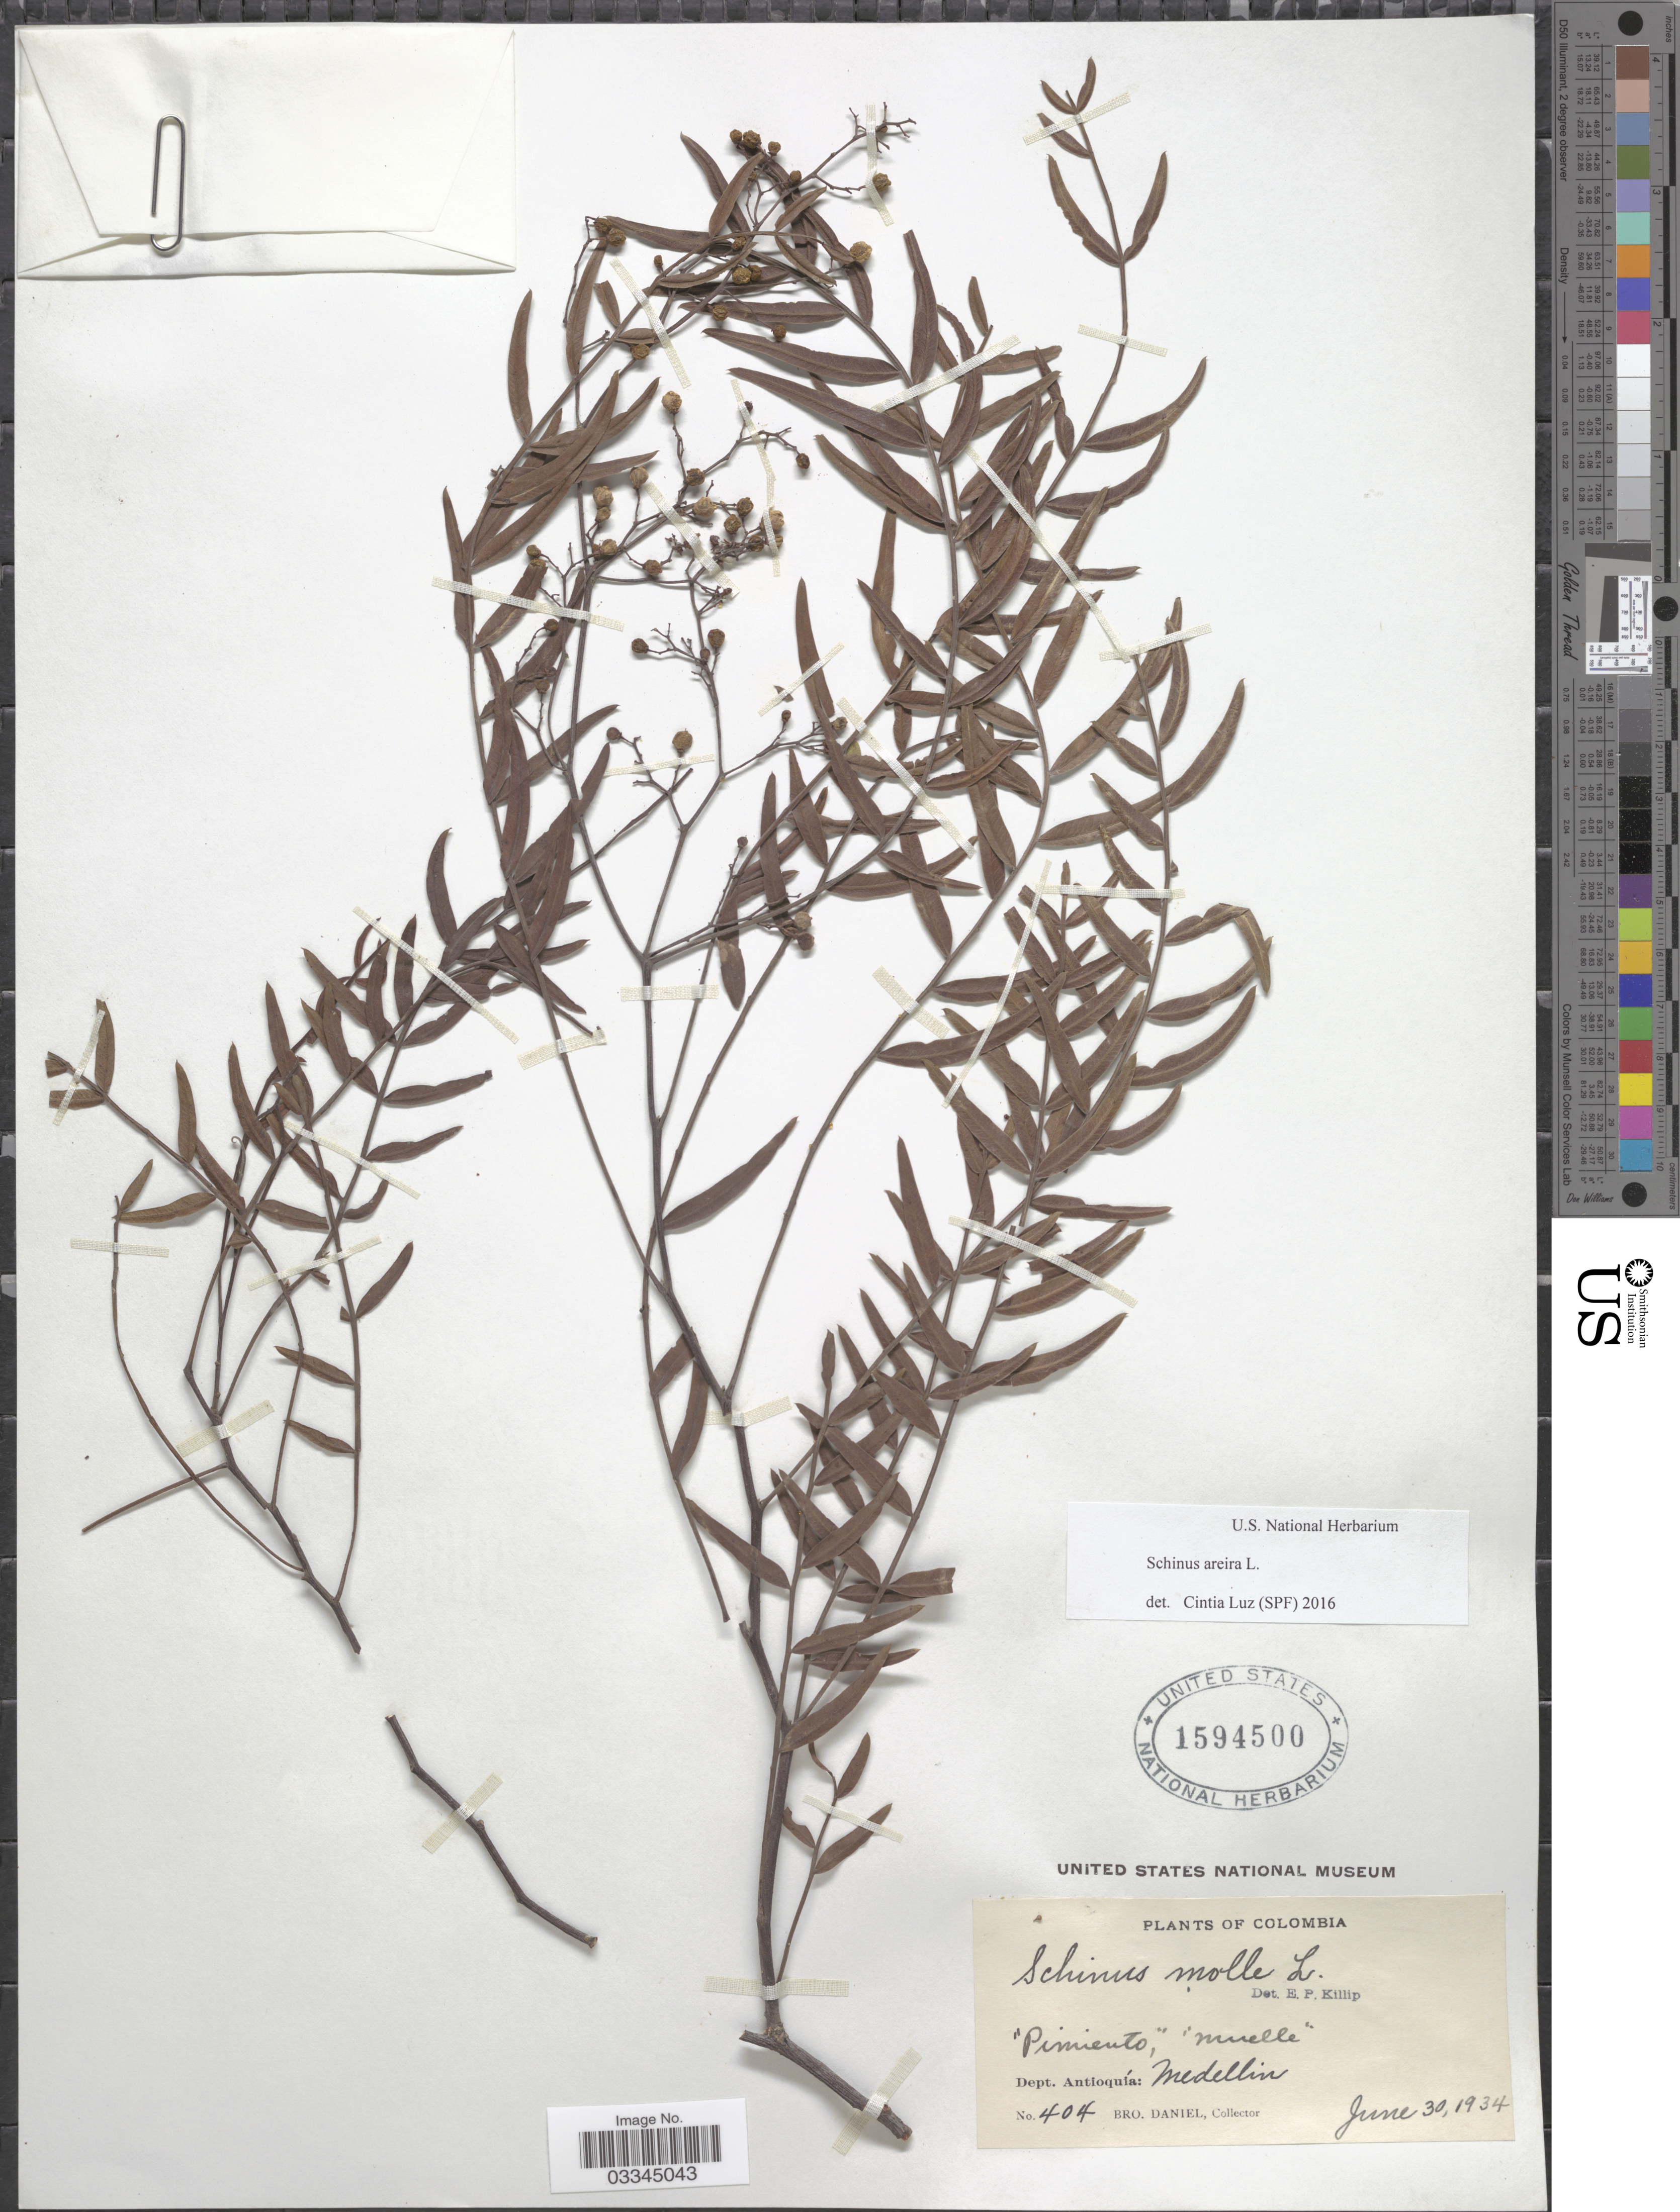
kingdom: Plantae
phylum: Tracheophyta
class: Magnoliopsida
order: Sapindales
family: Anacardiaceae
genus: Schinus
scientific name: Schinus areira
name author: L.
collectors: Bro. Daniel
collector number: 404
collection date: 1934-06-30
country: Colombia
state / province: Antioquia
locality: Dept. Antioquía: Medellin.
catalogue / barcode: US 1594500